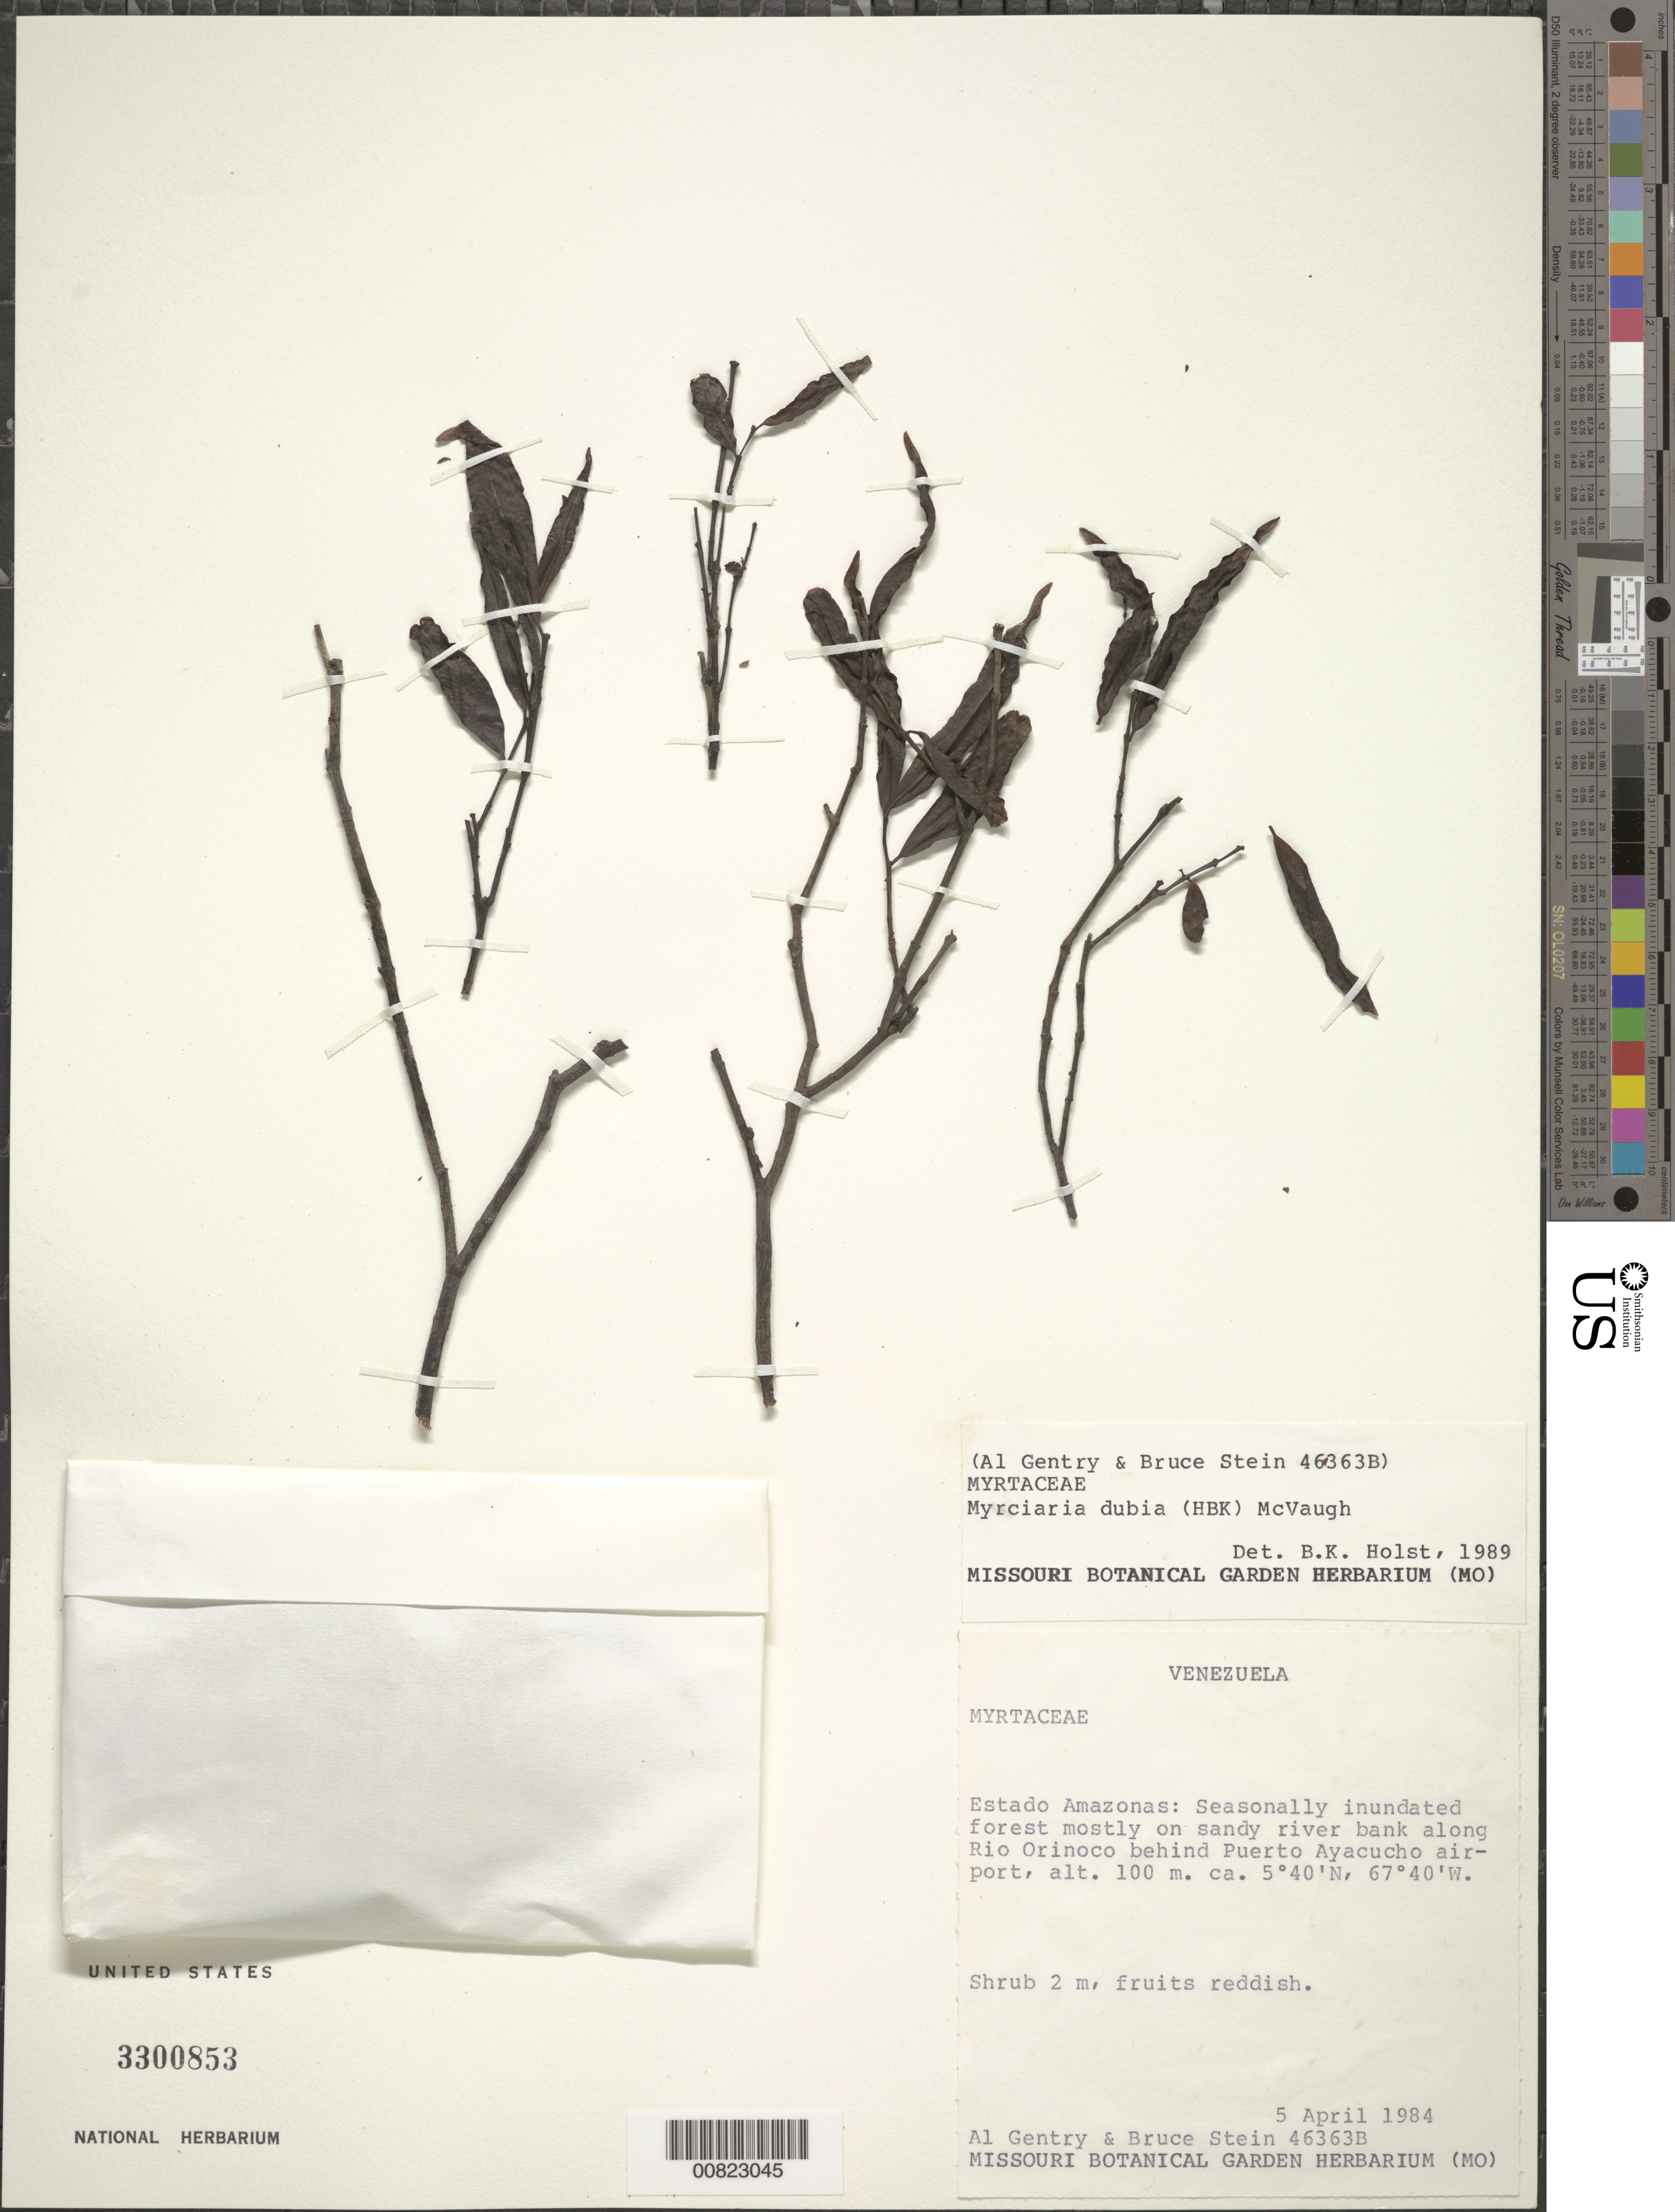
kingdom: Plantae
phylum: Tracheophyta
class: Magnoliopsida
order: Myrtales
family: Myrtaceae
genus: Myrciaria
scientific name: Myrciaria dubia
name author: (Kunth) McVaugh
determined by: Holst, Bruce K.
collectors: A. H. Gentry & B. Stein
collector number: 46363 B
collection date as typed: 5-Apr-84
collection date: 1984-04-05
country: Venezuela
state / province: Amazonas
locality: Río Orinoco, behind Puerto Ayacucho airport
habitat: Seasonally inundated forest mostly on sandy river bank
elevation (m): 100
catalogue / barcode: US 3300853